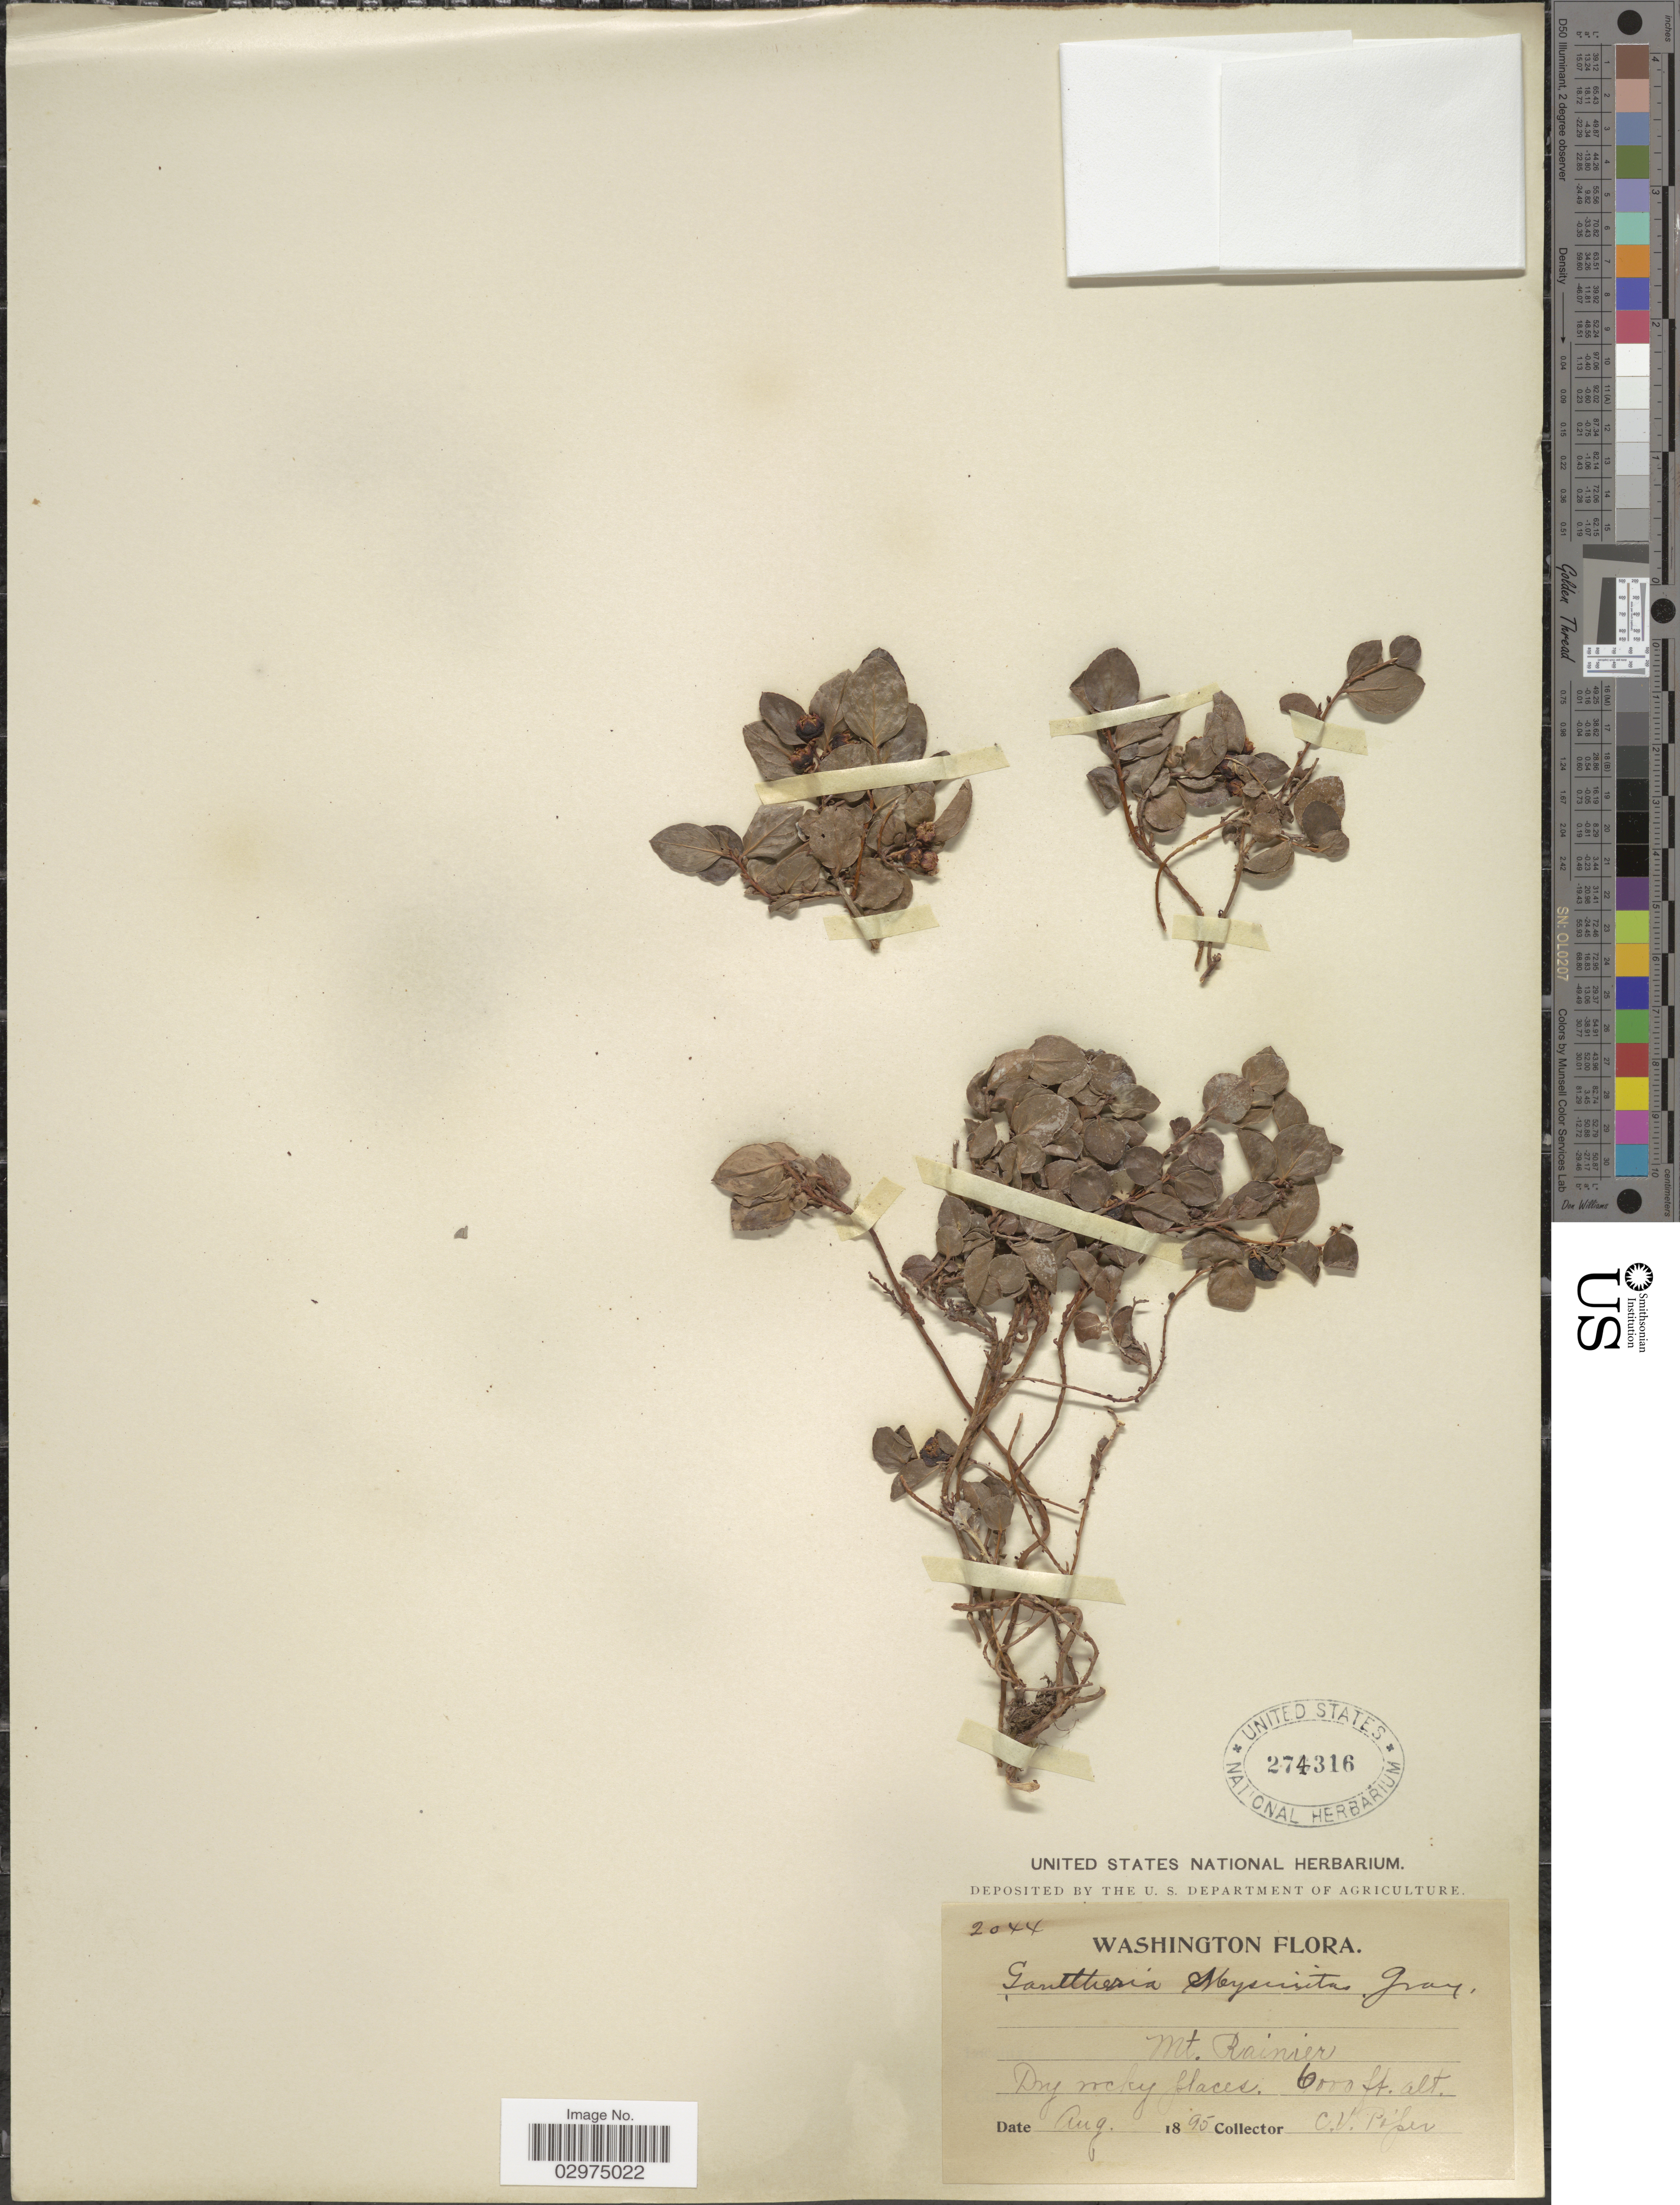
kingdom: Plantae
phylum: Tracheophyta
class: Magnoliopsida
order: Ericales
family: Ericaceae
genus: Gaultheria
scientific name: Gaultheria humifusa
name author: (Graham) Rydb.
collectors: C. V. Piper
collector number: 2044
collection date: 1895-08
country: United States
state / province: Washington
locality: Mt. Rainier.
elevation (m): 1829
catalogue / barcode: US 274316